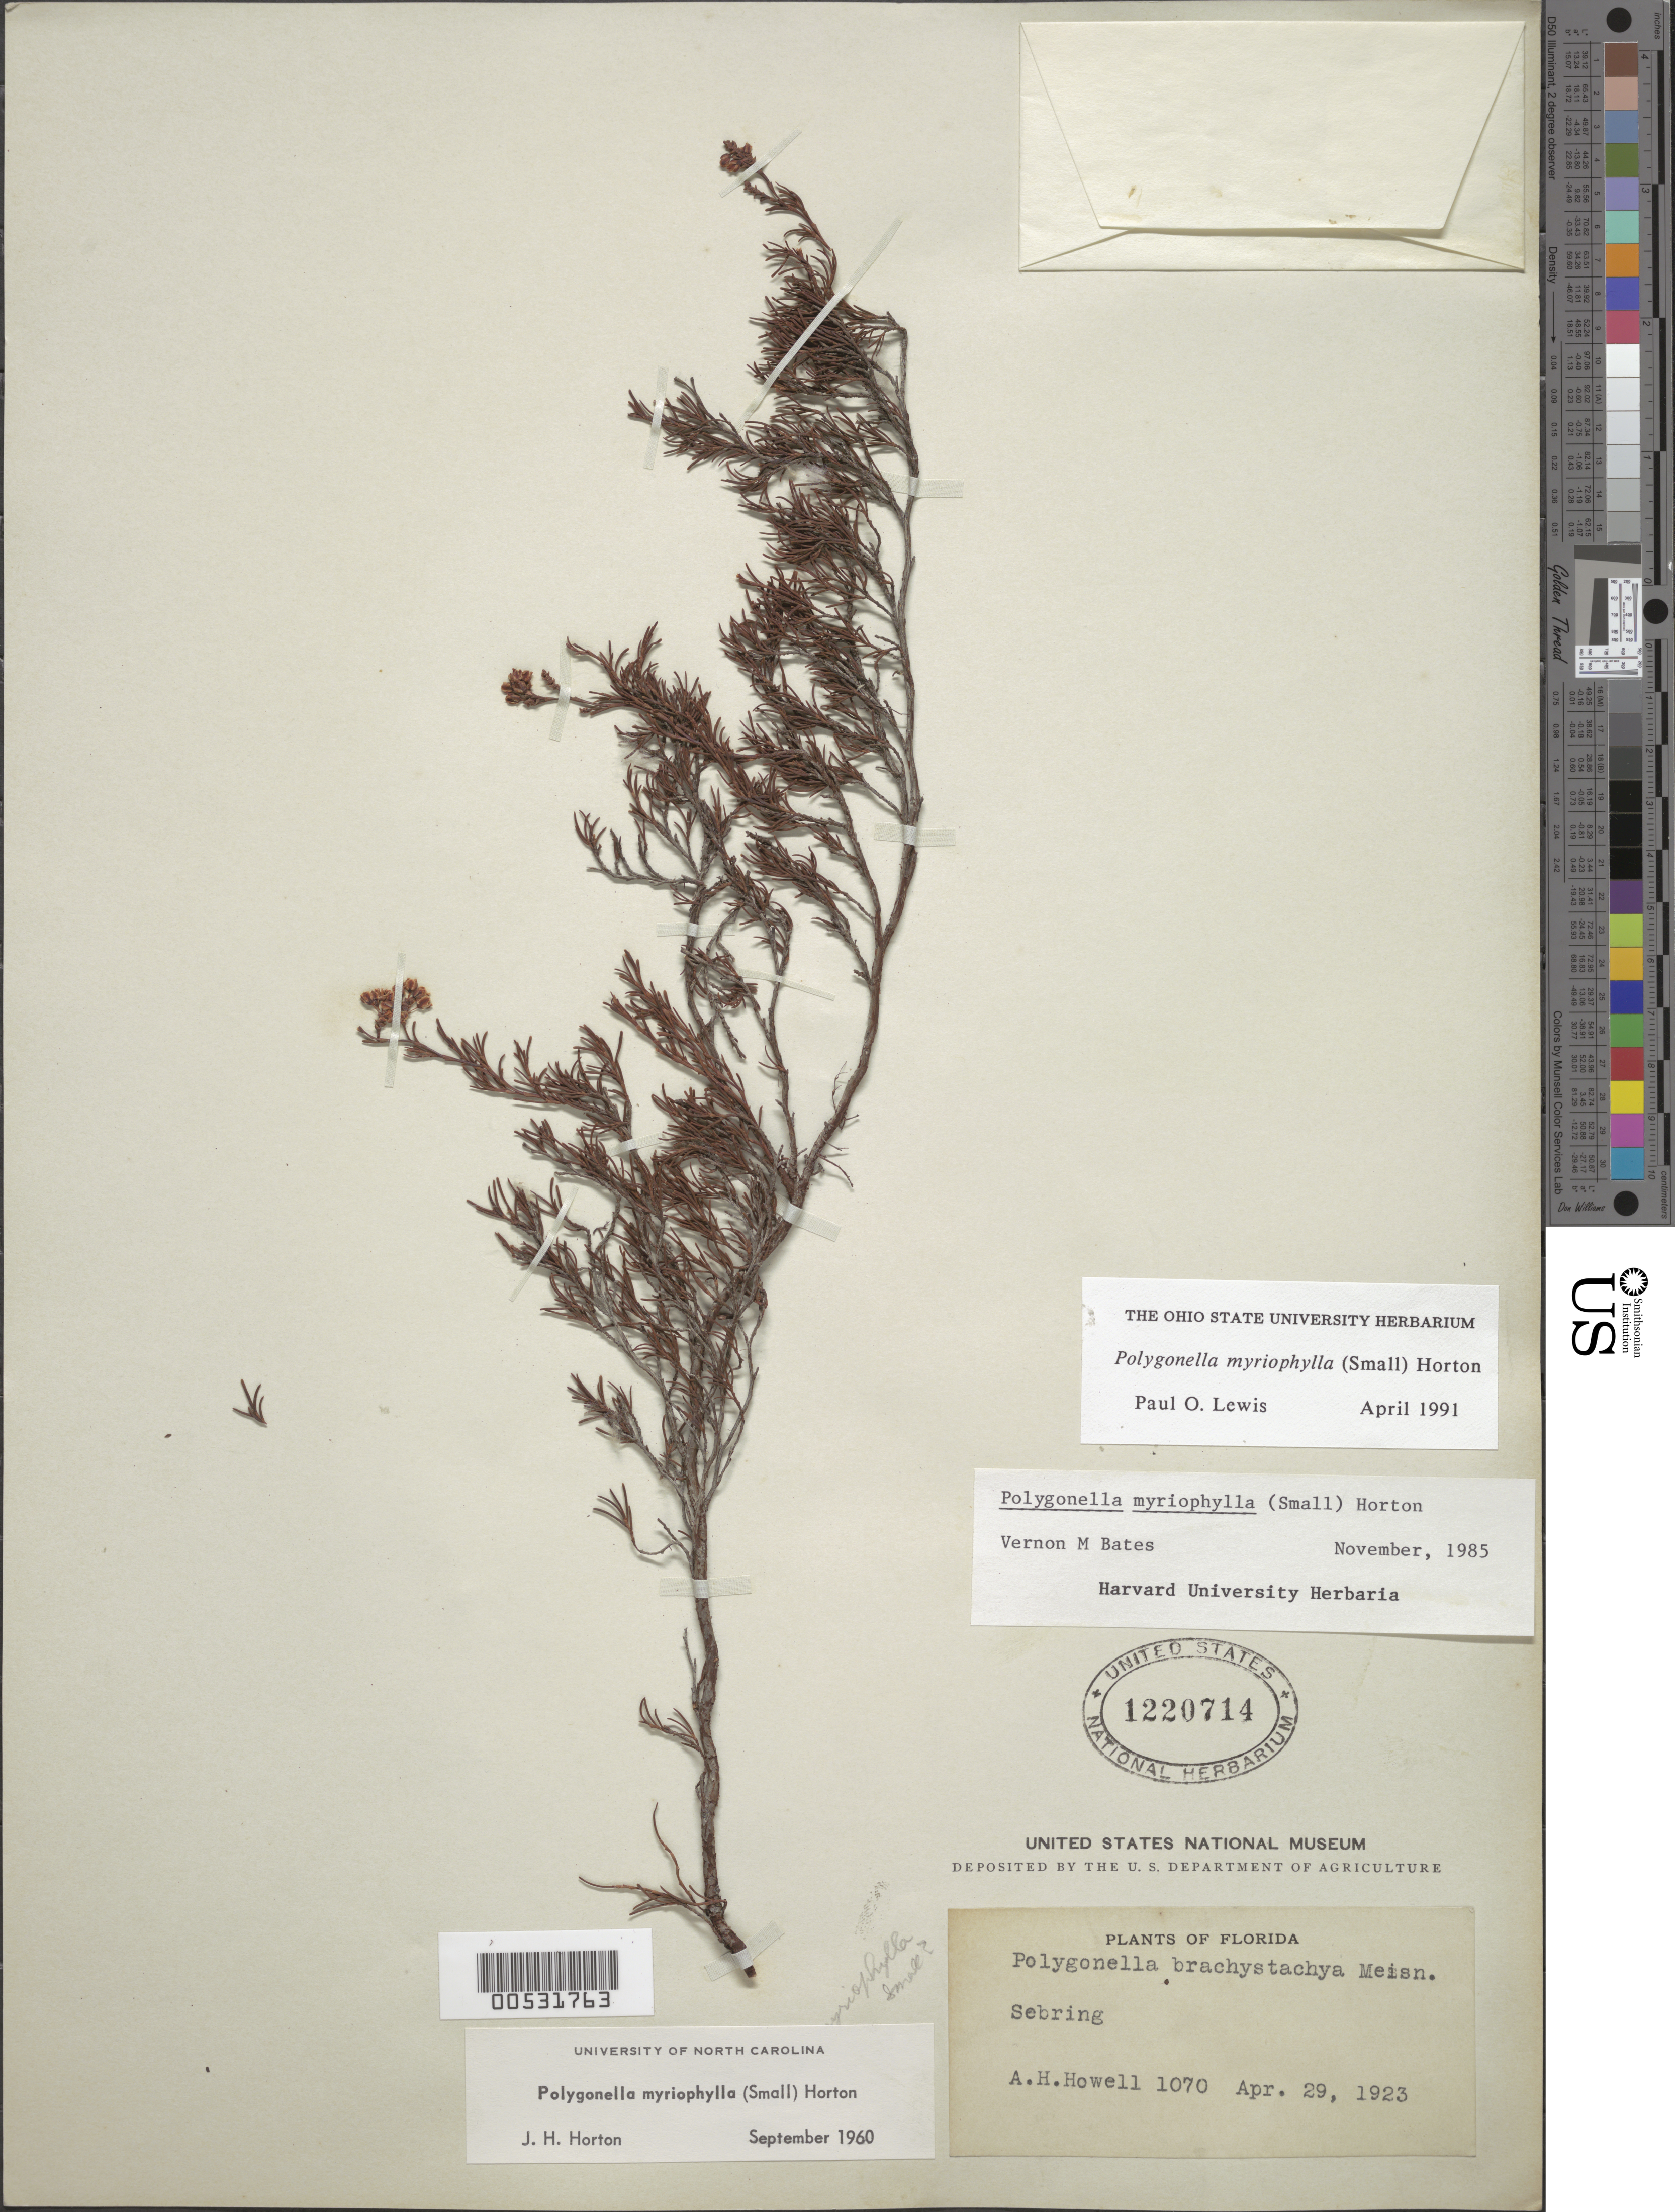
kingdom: Plantae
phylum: Tracheophyta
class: Magnoliopsida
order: Caryophyllales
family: Polygonaceae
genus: Polygonella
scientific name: Polygonella myriophylla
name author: (Small) Horton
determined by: Lewis, P. O.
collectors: A. H. Howell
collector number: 1070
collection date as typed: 29 Apr 1923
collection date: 1923-04-29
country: United States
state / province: Florida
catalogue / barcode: US 1220714